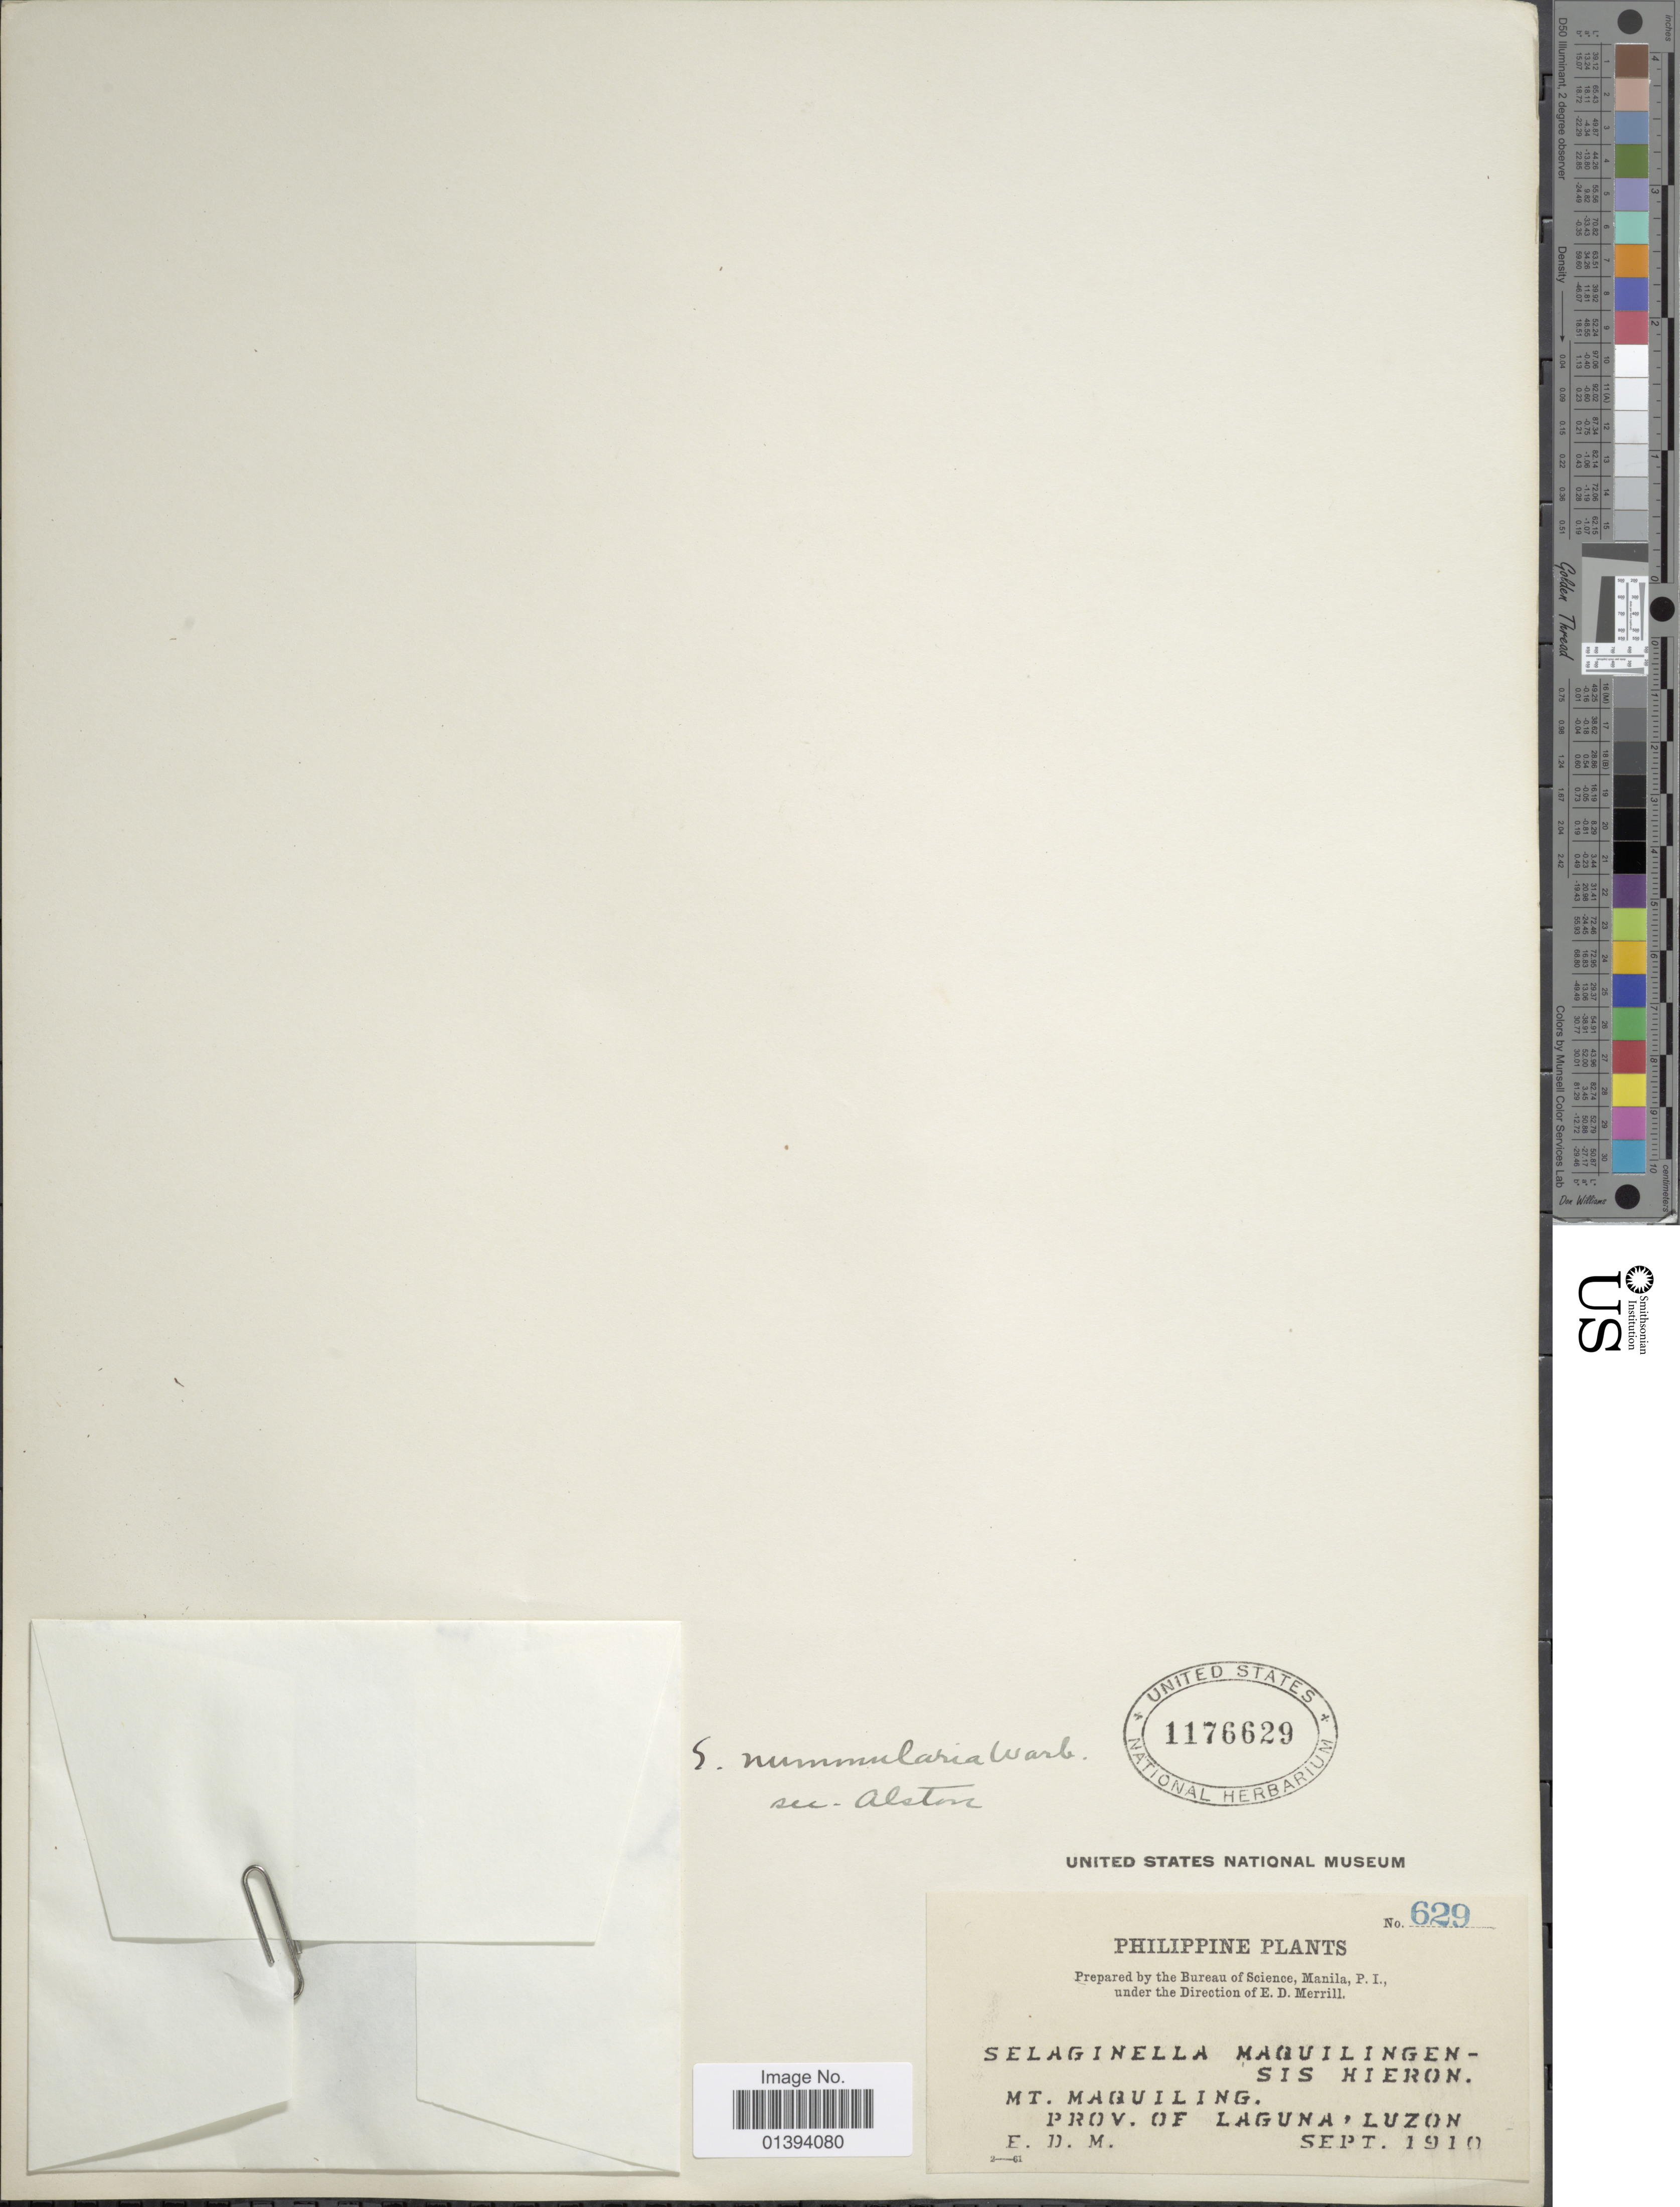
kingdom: Plantae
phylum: Tracheophyta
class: Lycopodiopsida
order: Selaginellales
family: Selaginellaceae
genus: Selaginella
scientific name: Selaginella nummularia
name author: Warb.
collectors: E. D. Merrill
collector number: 629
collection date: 1910-09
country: Philippines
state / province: Central Luzon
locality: Mt. Maquiling, prov. of Laguna, Luzon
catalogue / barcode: US 1176629